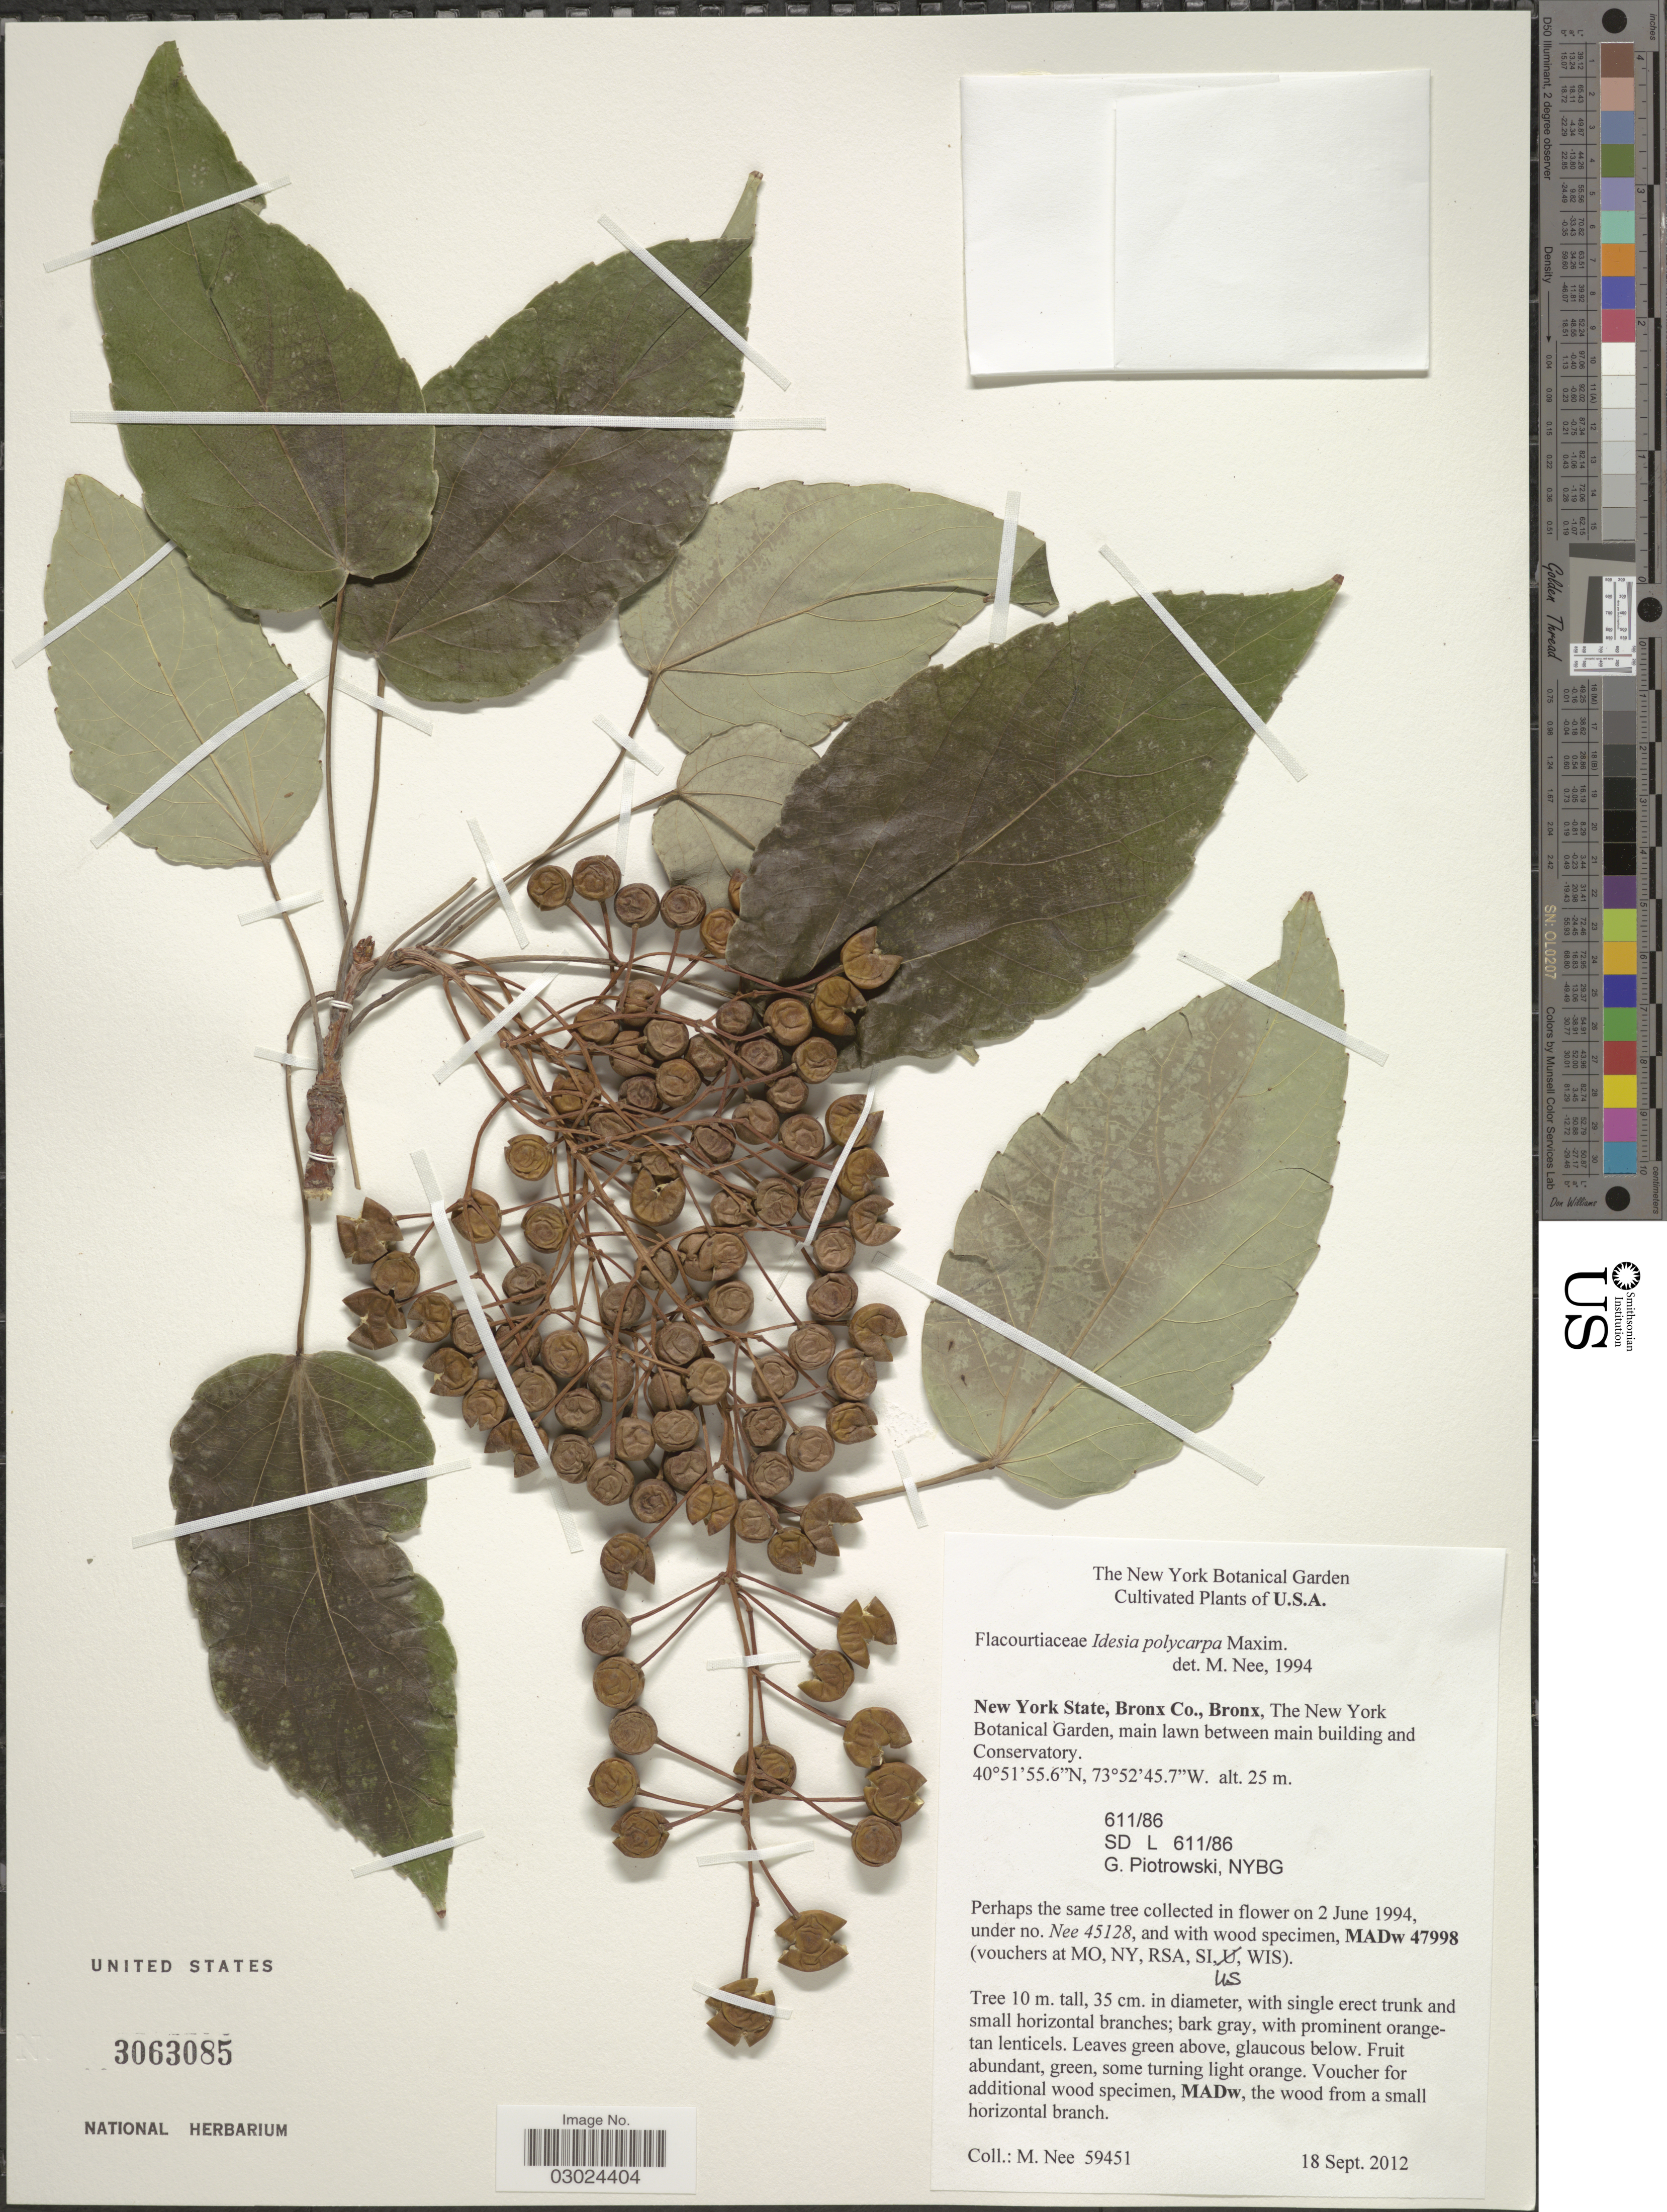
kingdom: Plantae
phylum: Tracheophyta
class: Magnoliopsida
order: Malpighiales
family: Salicaceae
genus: Idesia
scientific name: Idesia polycarpa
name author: Maxim.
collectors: M. Nee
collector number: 59451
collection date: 2012-09-18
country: United States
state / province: New York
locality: New York State, Bronx Co., Bronx, The New York Botanical Garden, main lawn between main building and Conservatory.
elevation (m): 25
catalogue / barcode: US 3063085